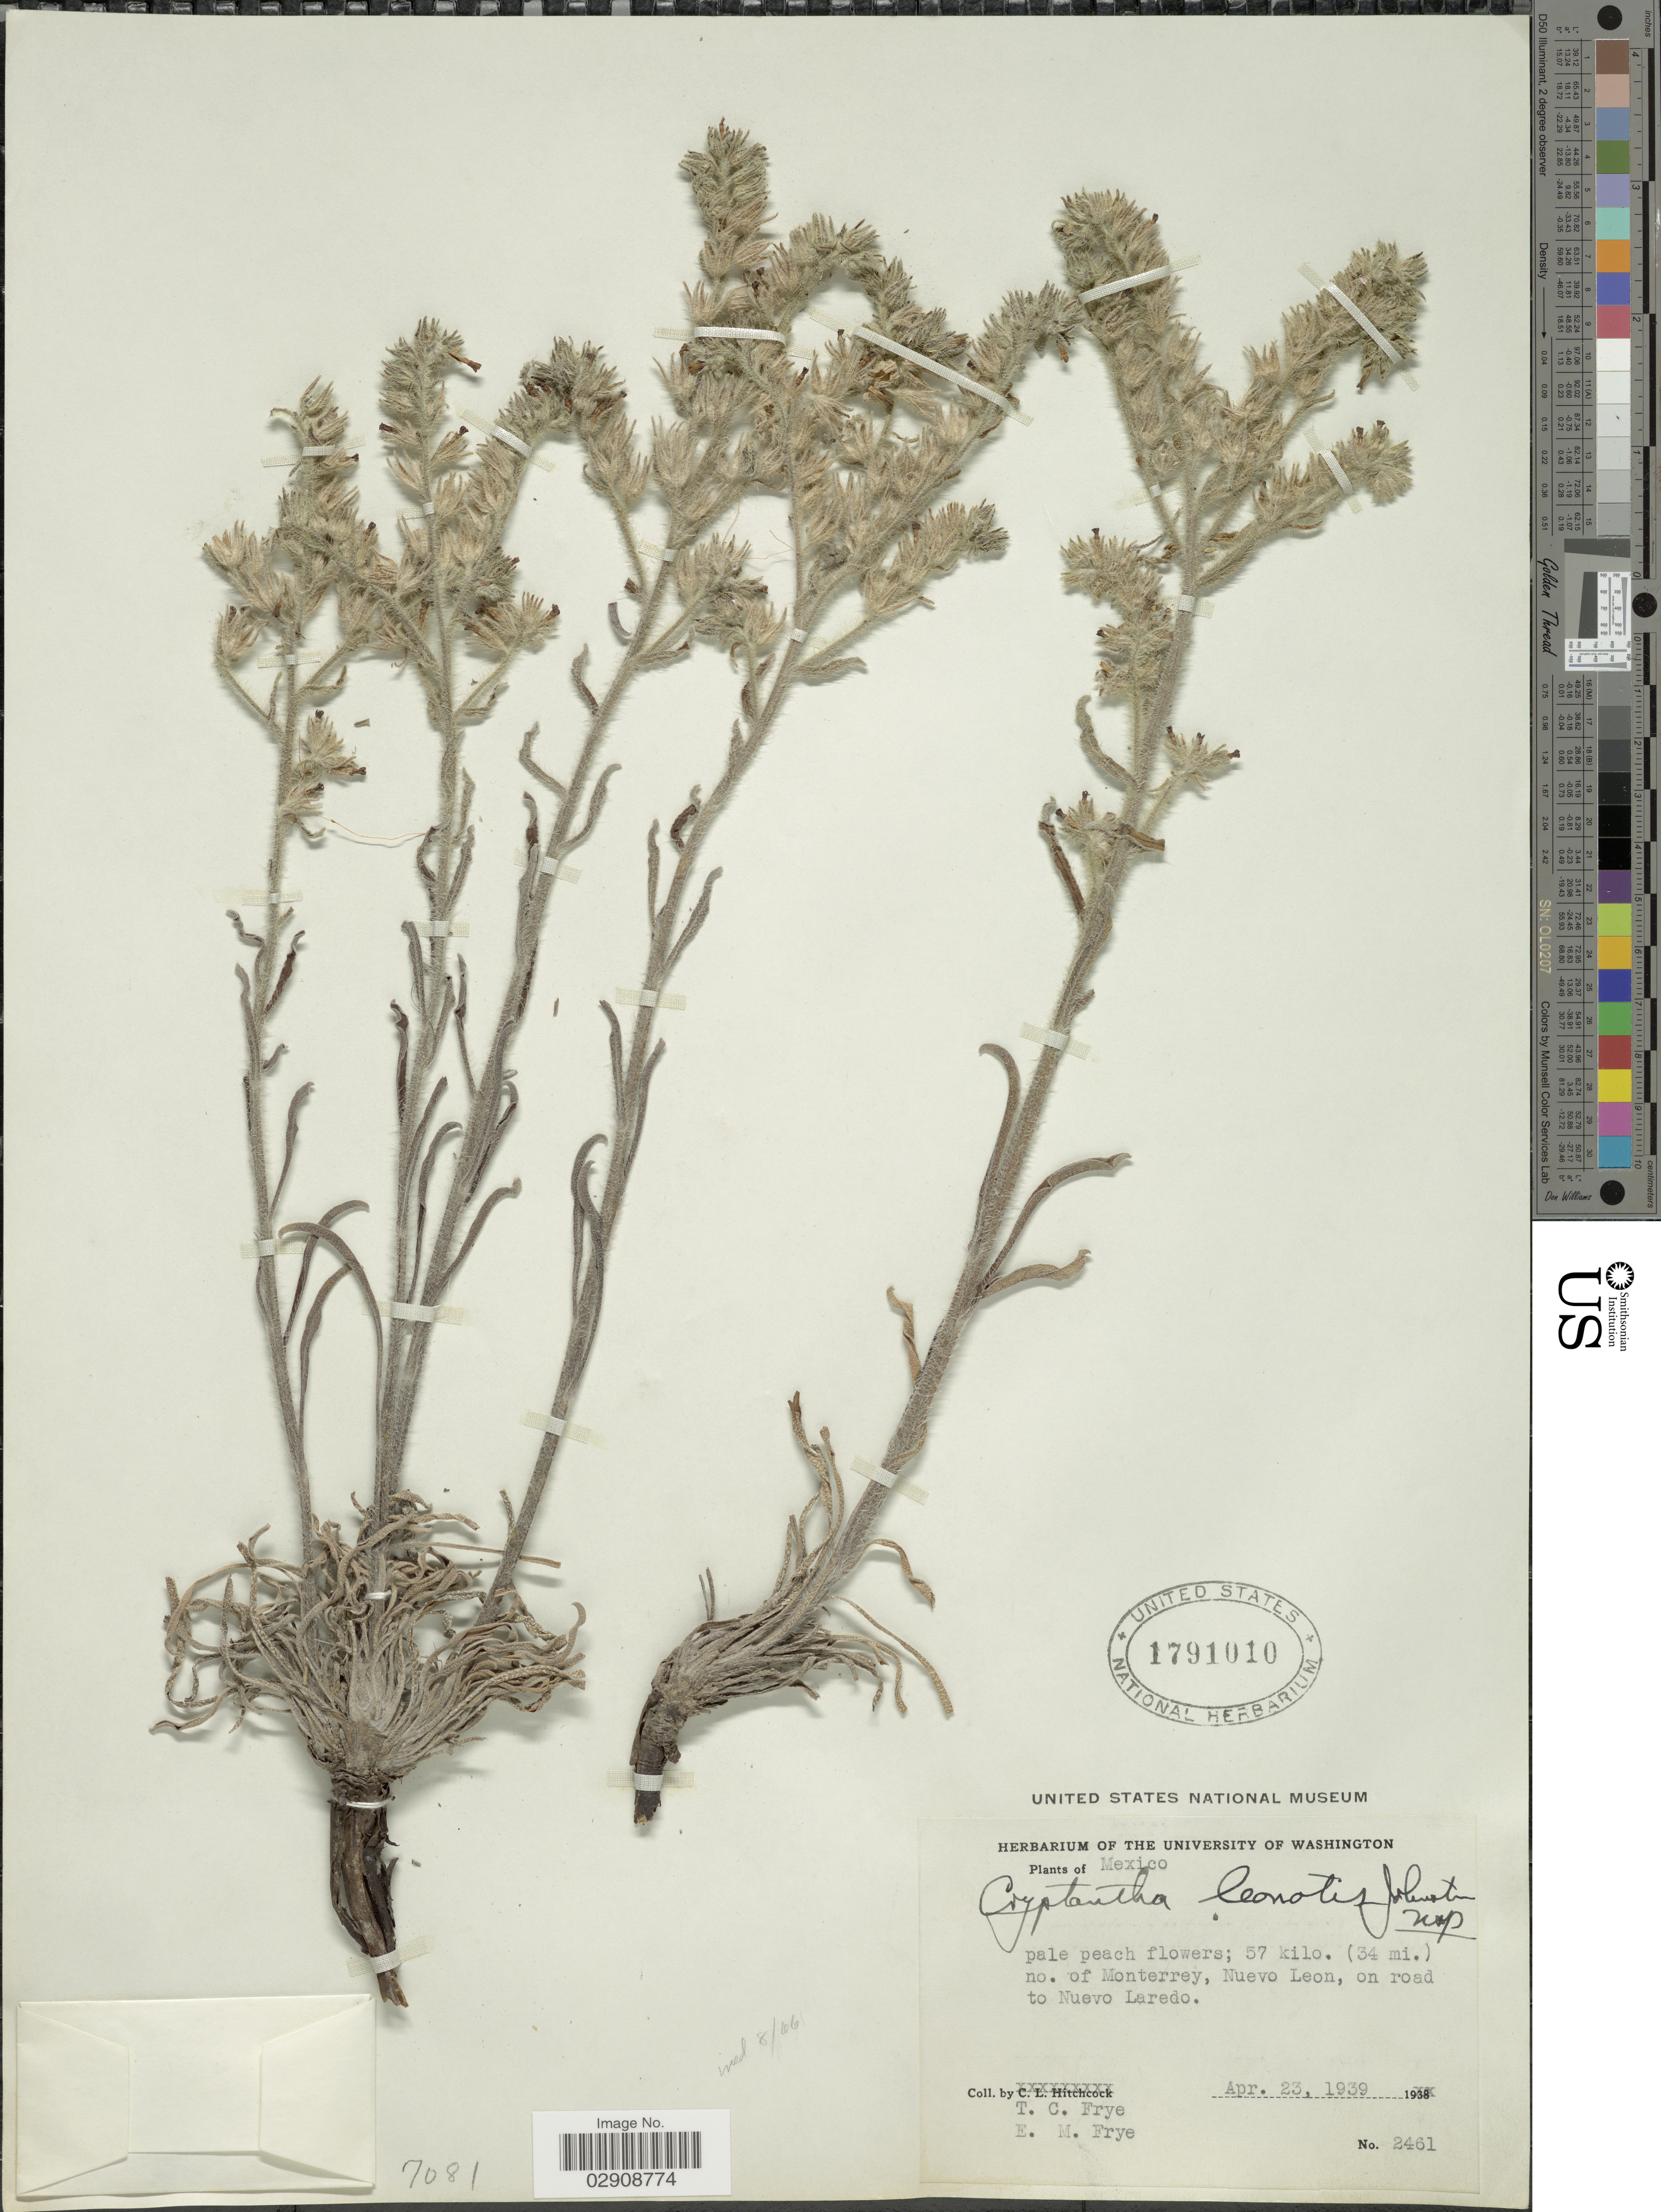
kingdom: Plantae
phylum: Tracheophyta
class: Magnoliopsida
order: Boraginales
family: Boraginaceae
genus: Cryptantha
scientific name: Cryptantha leonotis I.M. Johnst. sp. nov. ined.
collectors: T. C. Frye & E. Frye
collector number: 2461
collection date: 1939-04-23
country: Mexico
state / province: Nuevo León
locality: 57 kilo. (34 mi.) no. of Monterrey, Nuevo Leon, on road to Nuevo Laredo.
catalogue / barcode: US 1791010